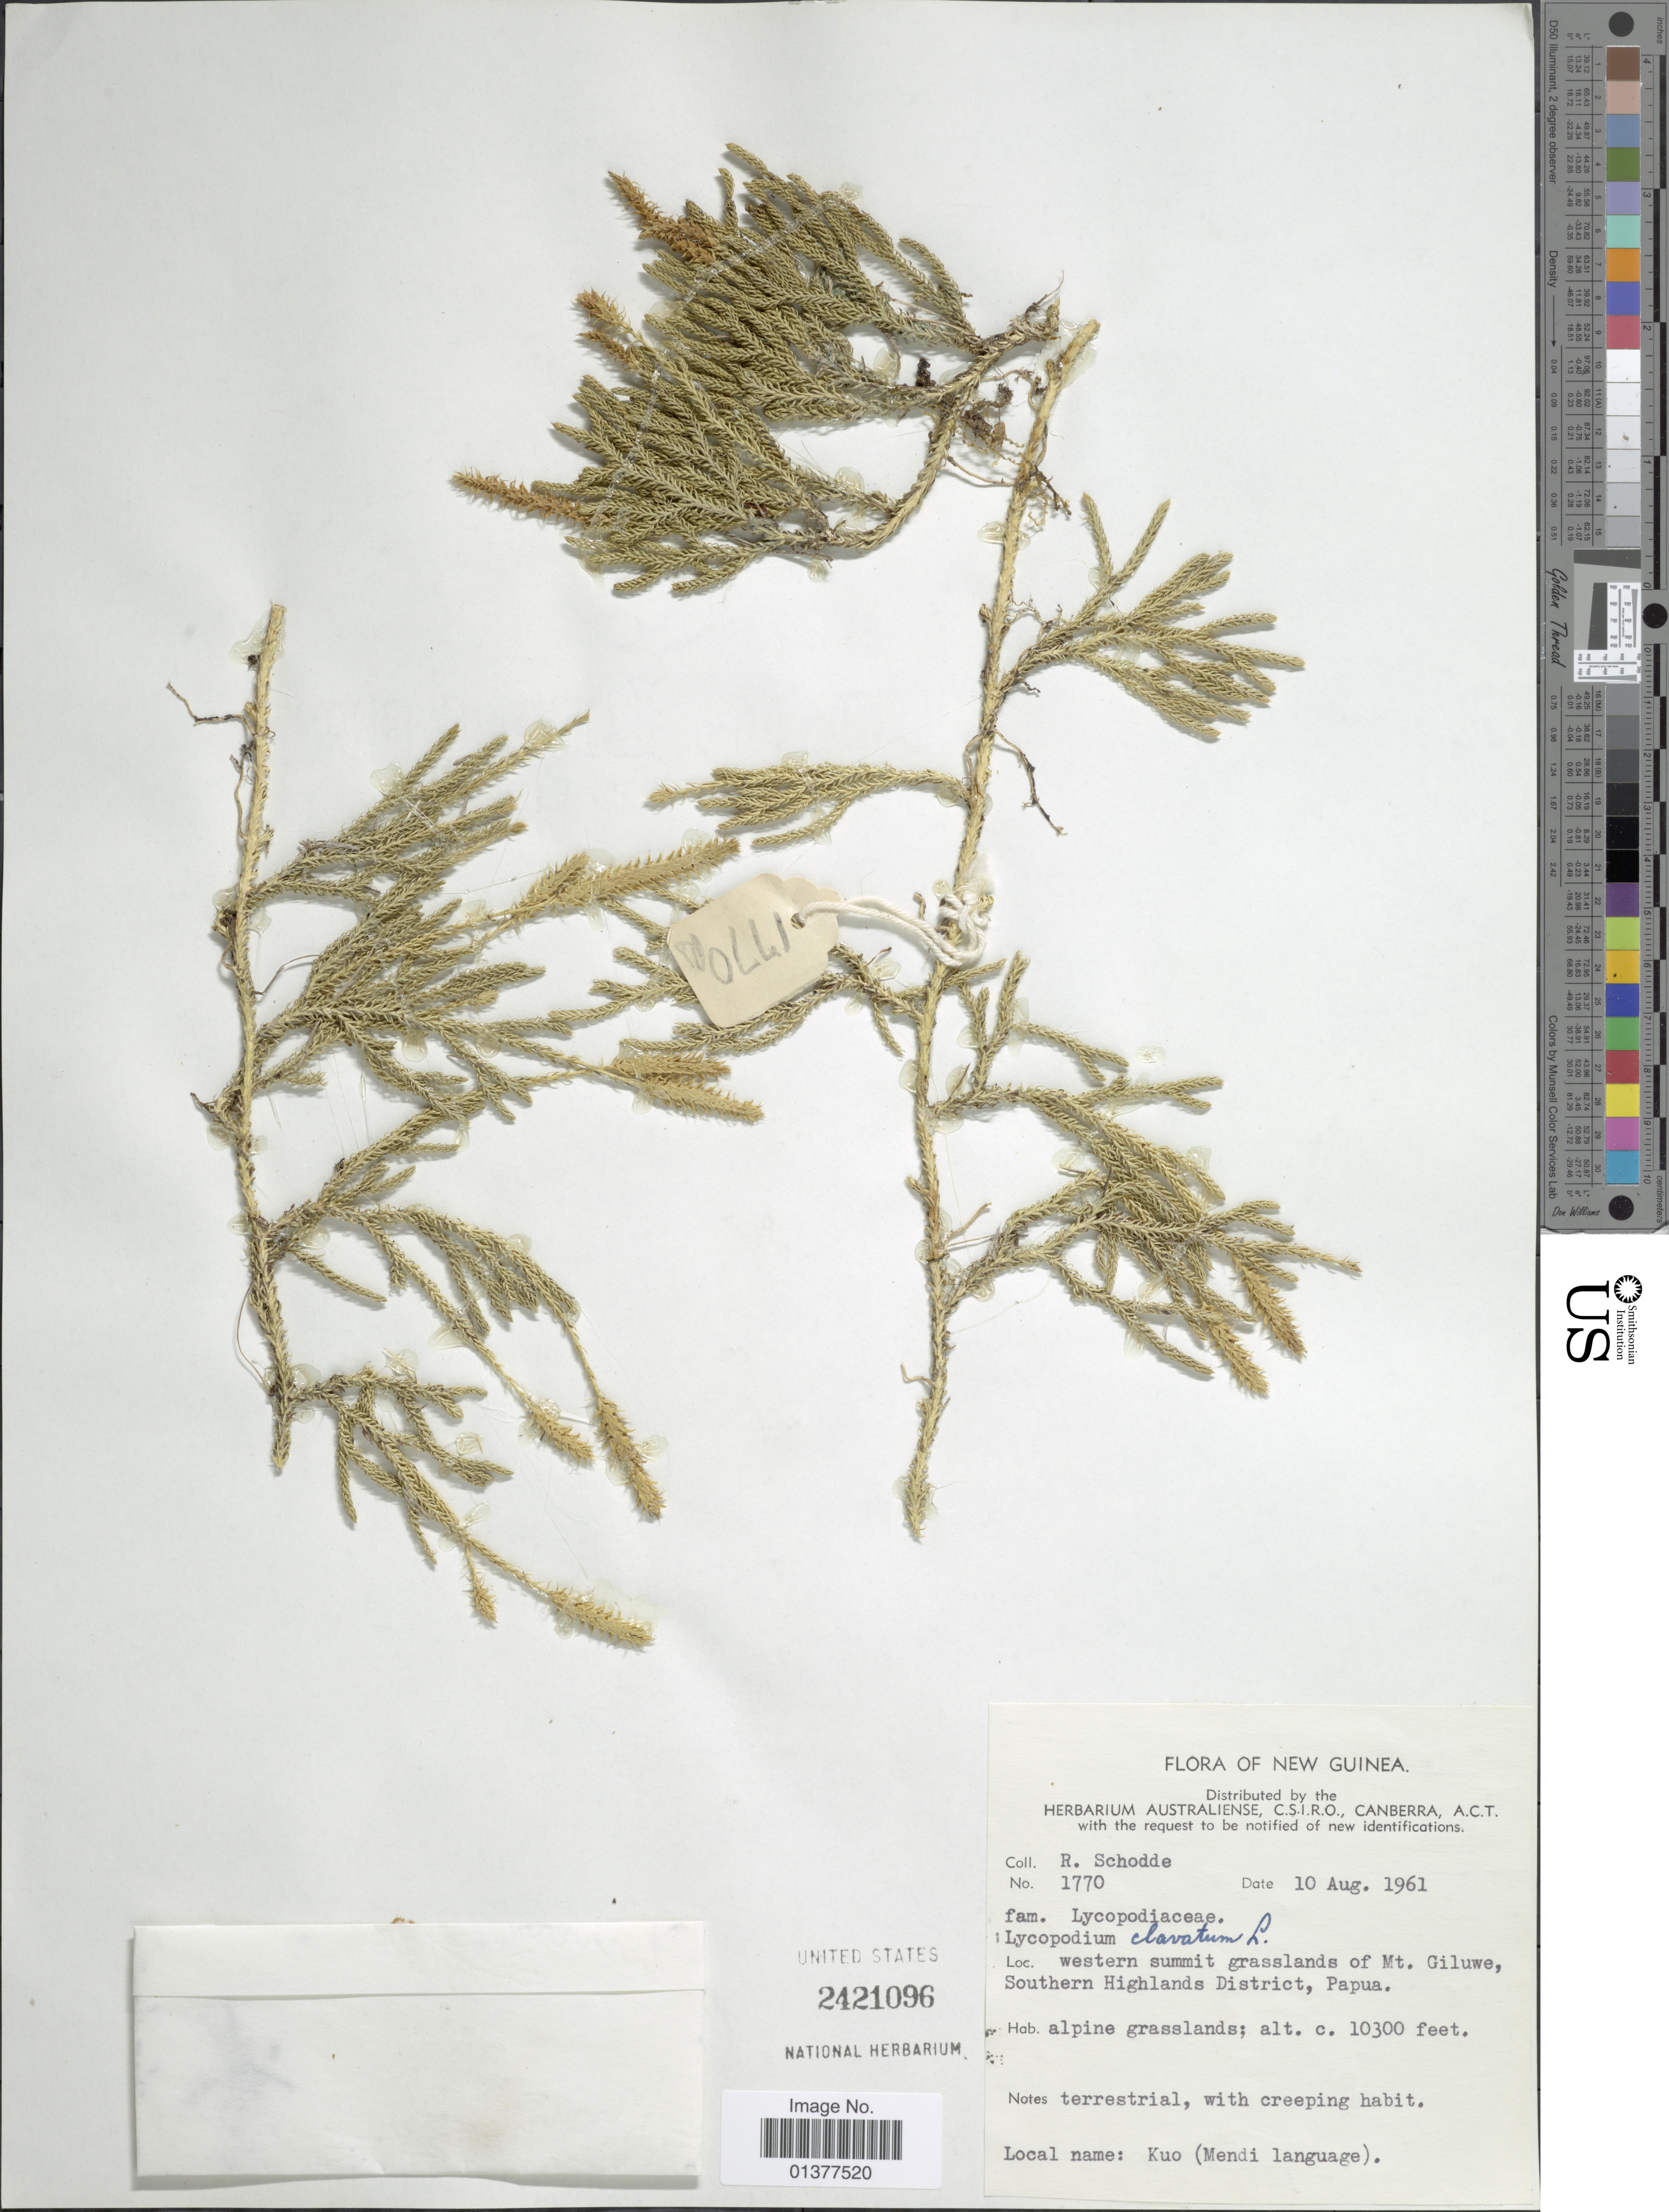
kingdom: Plantae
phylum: Tracheophyta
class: Lycopodiopsida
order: Lycopodiales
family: Lycopodiaceae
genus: Lycopodium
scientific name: Lycopodium clavatum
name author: L.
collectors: R. Schodde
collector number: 1770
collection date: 1961-08-10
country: Papua New Guinea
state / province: Southern Highlands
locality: Western summit grasslands of Mt. Giluwe, Southern Highlands District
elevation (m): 3139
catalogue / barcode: US 2421096